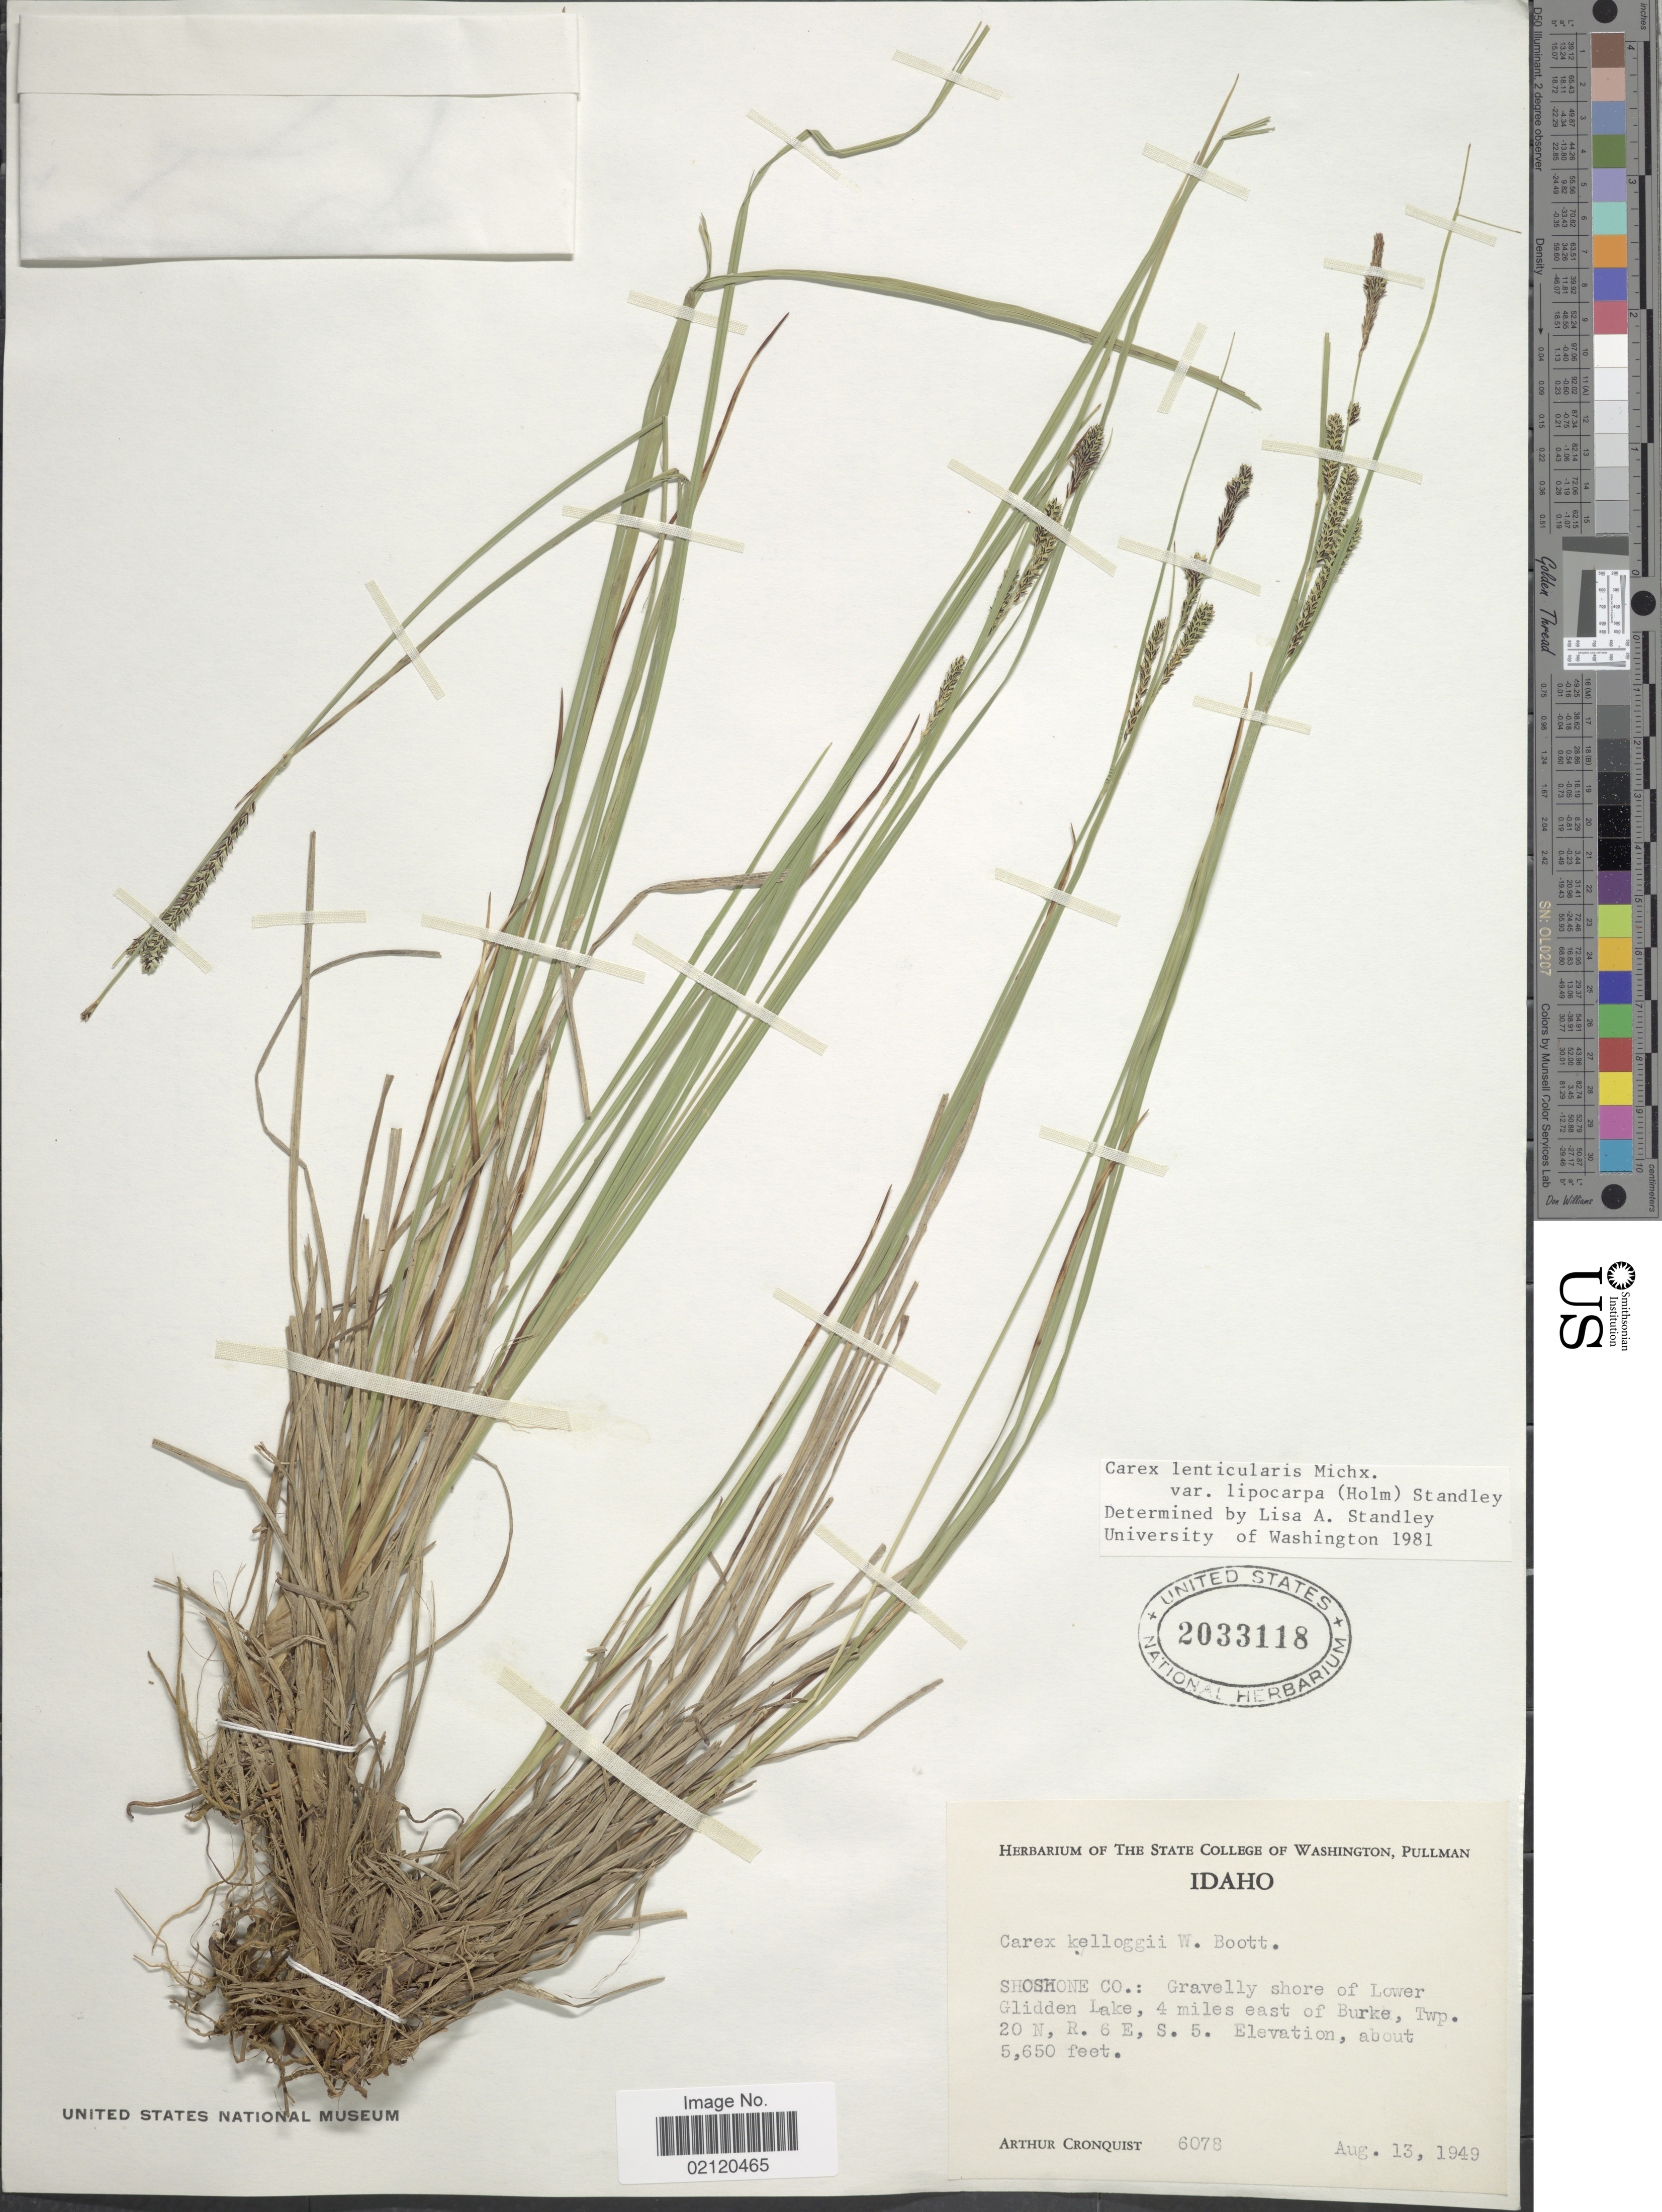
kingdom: Plantae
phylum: Tracheophyta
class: Liliopsida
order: Poales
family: Cyperaceae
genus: Carex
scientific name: Carex kelloggii var. kelloggii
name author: W. Boott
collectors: A. J. Cronquist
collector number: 6078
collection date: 1949-08-13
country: United States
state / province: Idaho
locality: Shoshone Co.: Gravelly shore of Lower Glidden Lake, 4 miles east of Burke, Twp. 20N, R6E, S5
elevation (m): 1722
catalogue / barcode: US 2033118